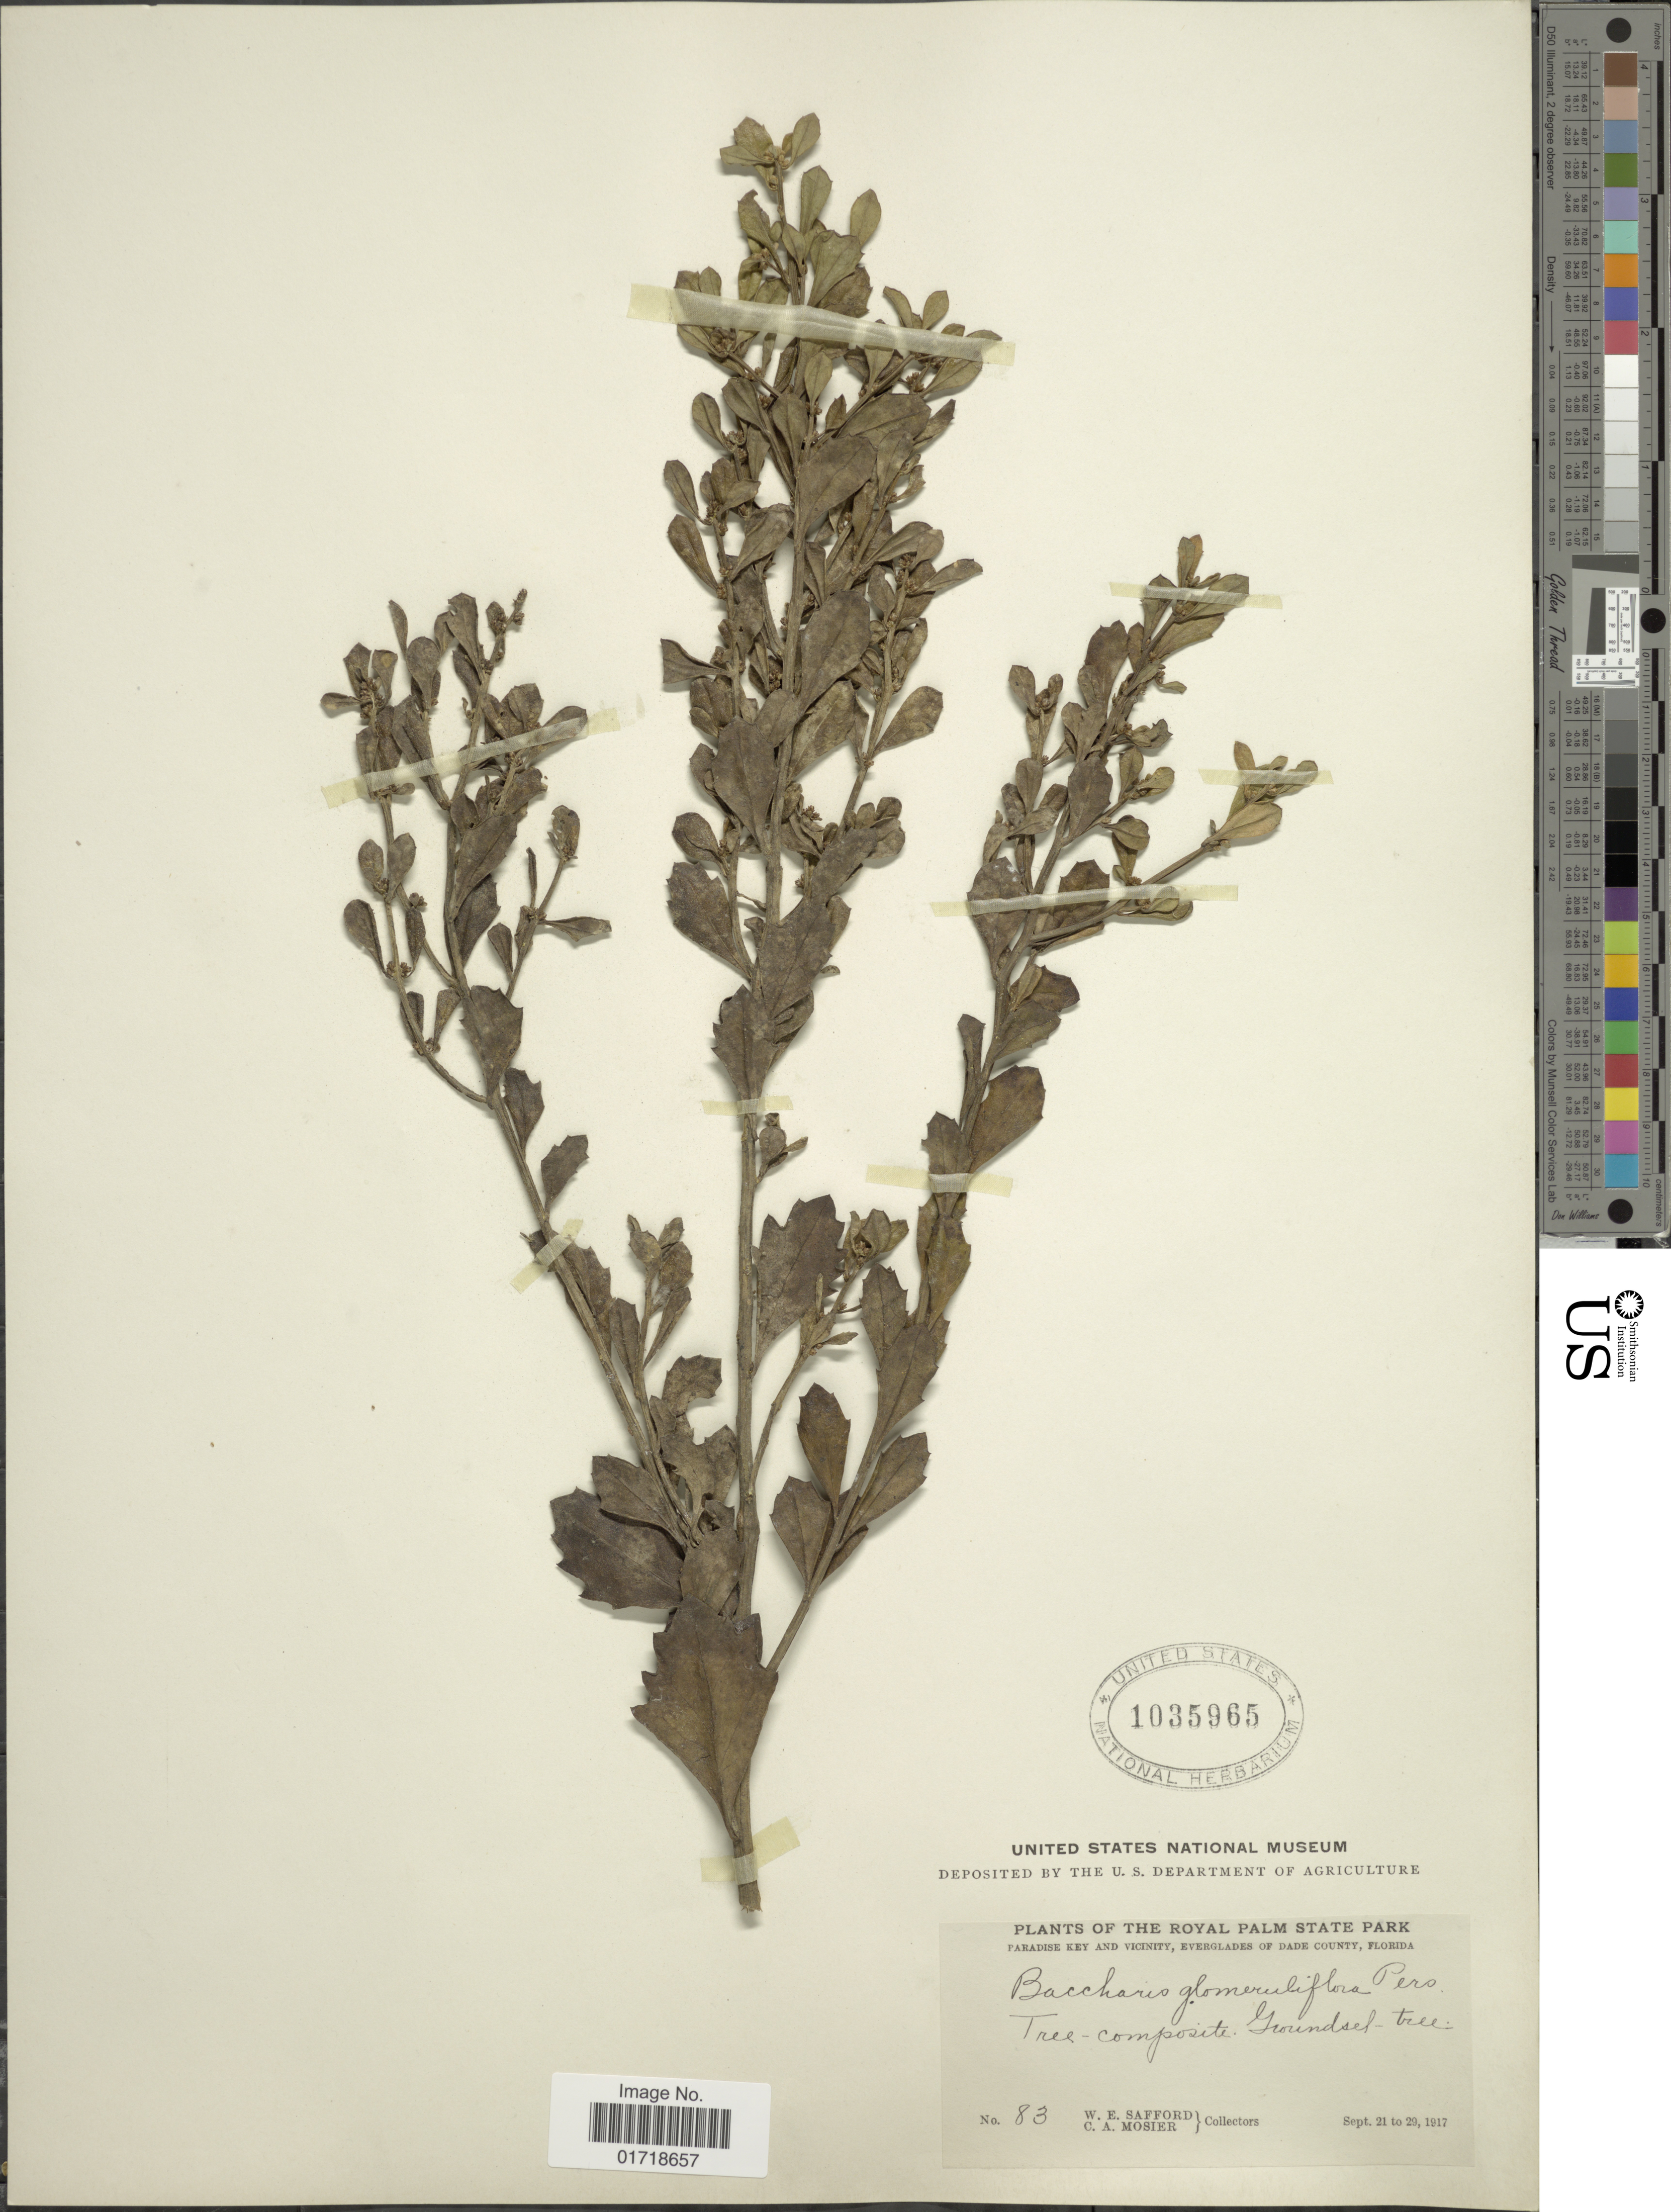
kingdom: Plantae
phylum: Tracheophyta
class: Magnoliopsida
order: Asterales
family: Asteraceae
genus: Baccharis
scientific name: Baccharis glomeruliflora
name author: Pers.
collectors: W. E. Safford & C. A. Mosier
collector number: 83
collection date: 1917-09-21/1917-09-29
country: United States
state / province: Florida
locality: The Royal Palm State Park, Paradise Key and vicinity, Everglades of Dade County.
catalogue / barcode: US 1035965